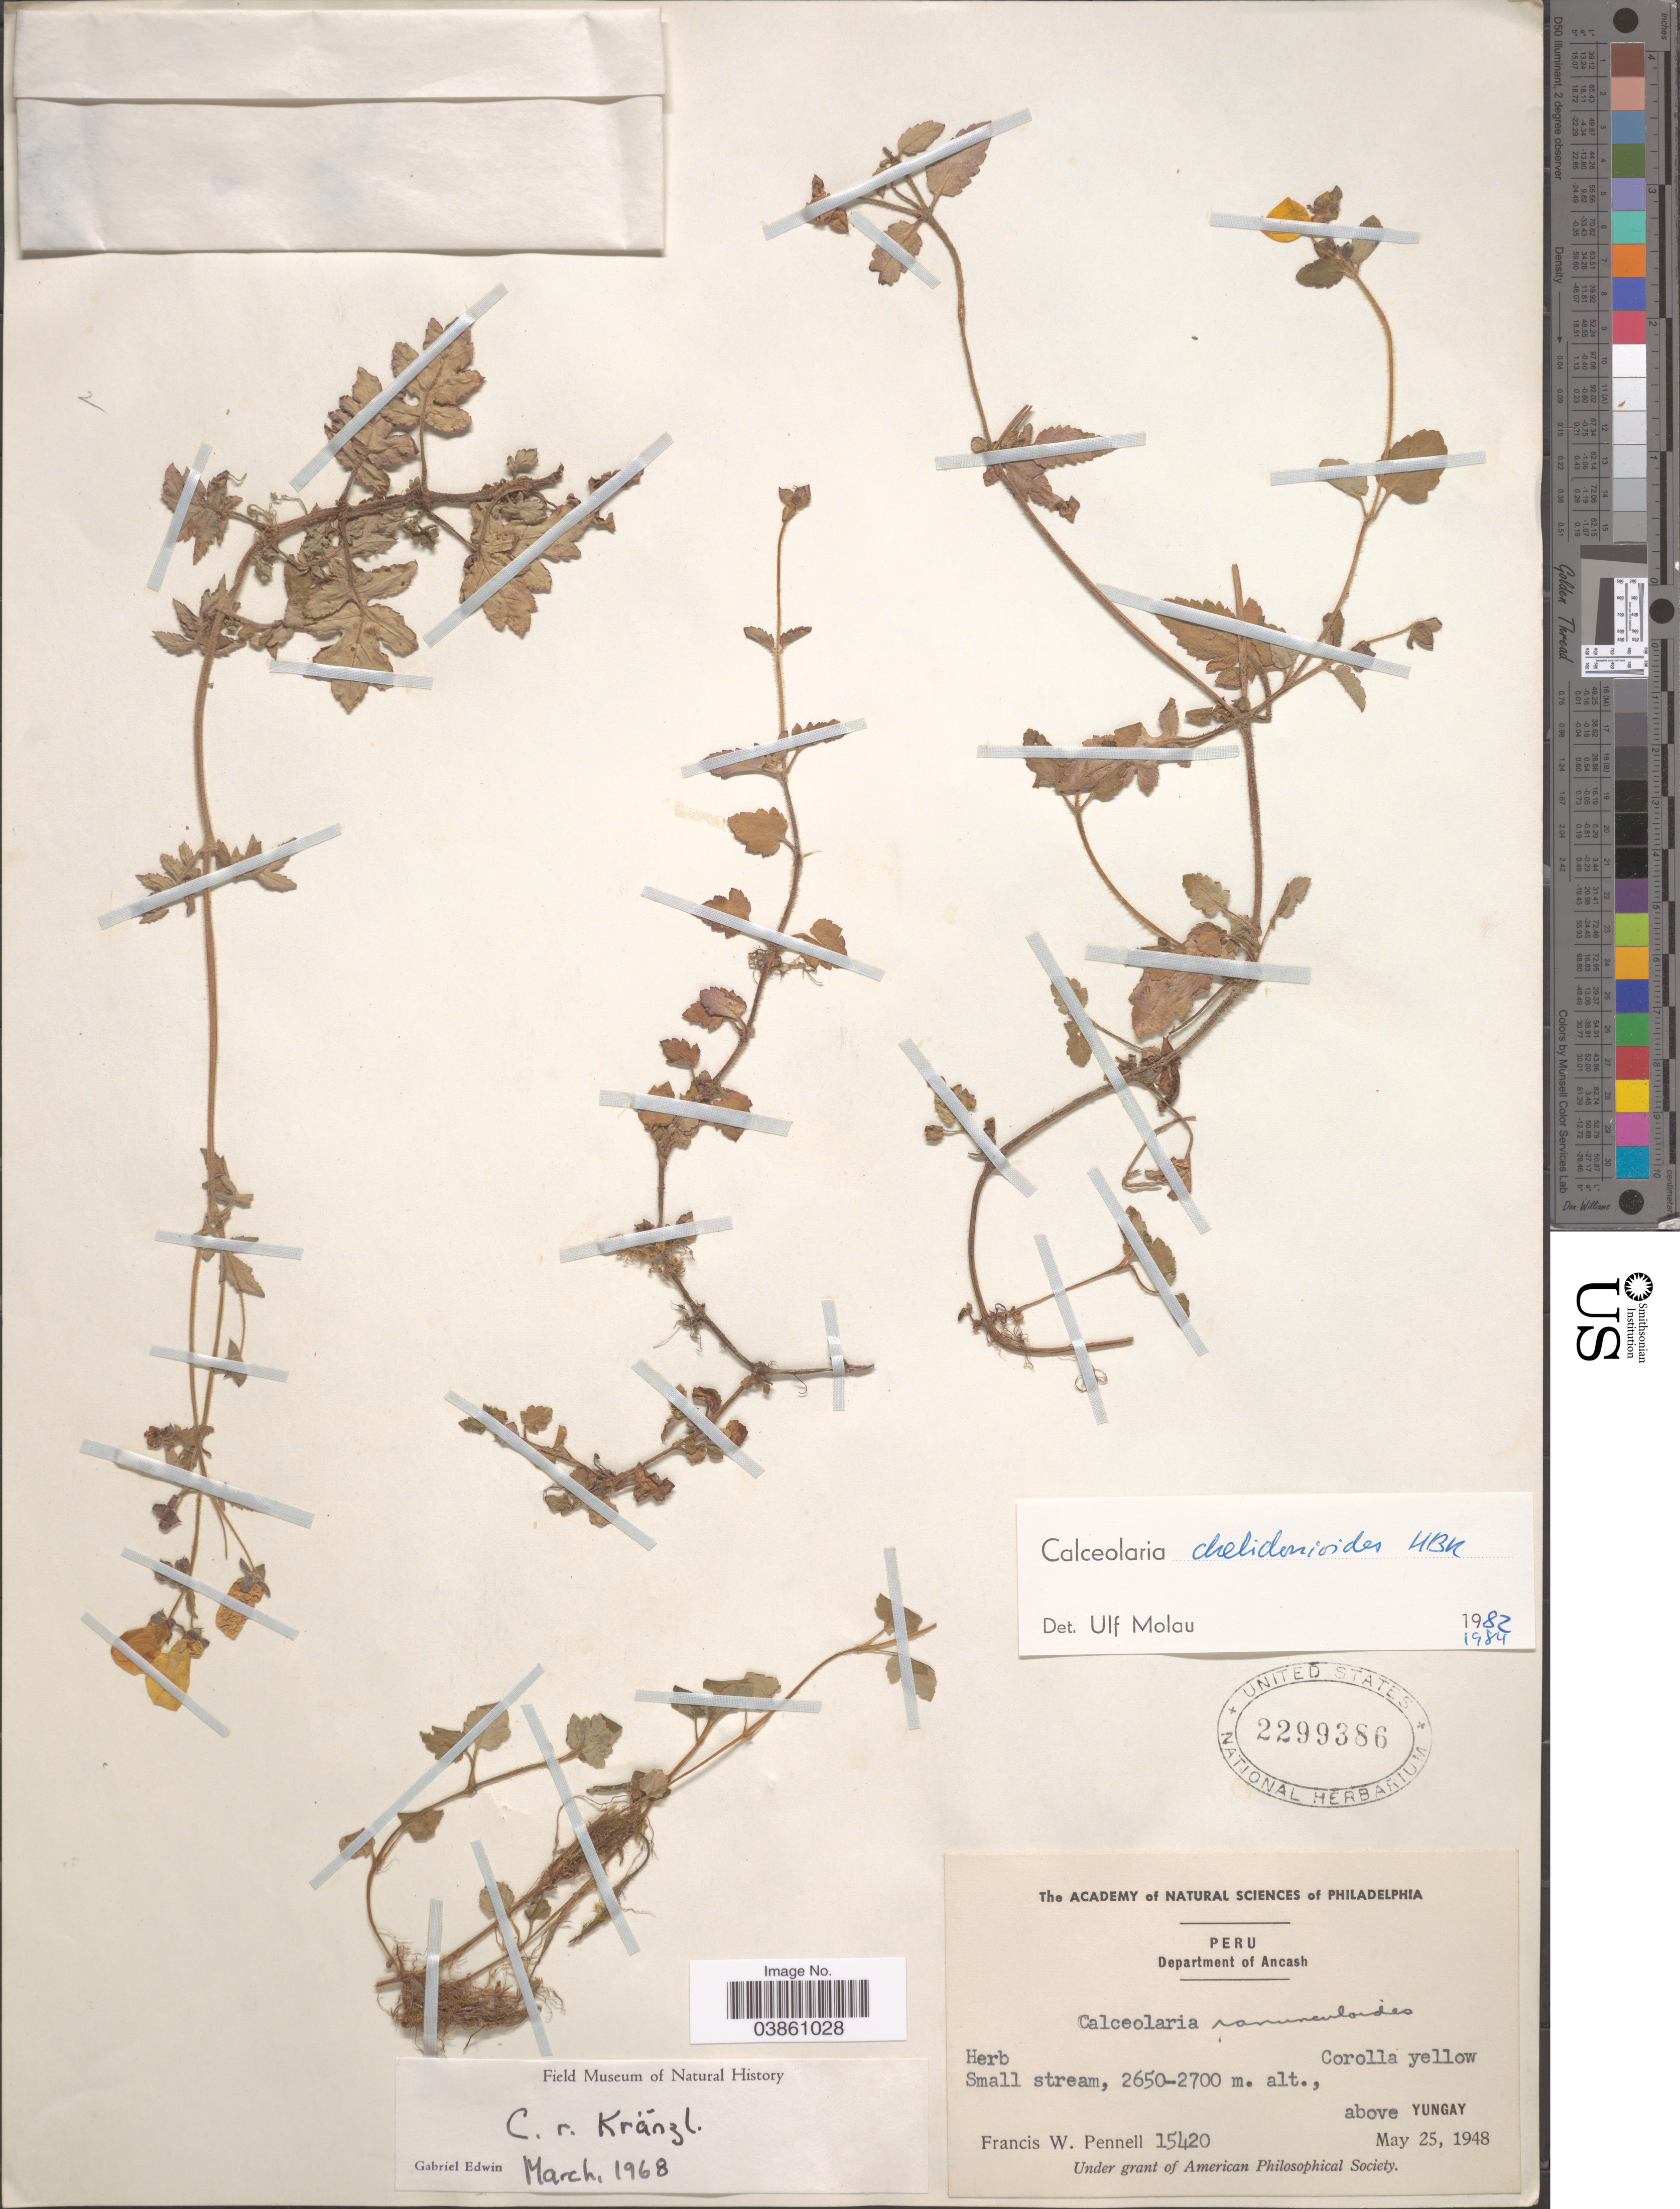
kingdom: Plantae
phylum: Tracheophyta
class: Magnoliopsida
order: Lamiales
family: Calceolariaceae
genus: Calceolaria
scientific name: Calceolaria chelidonioides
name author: Kunth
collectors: F. W. Pennell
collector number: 15420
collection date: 1948-05-25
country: Peru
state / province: Ancash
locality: Department of Ancash. Above Yungay.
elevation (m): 2650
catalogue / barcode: US 2299386